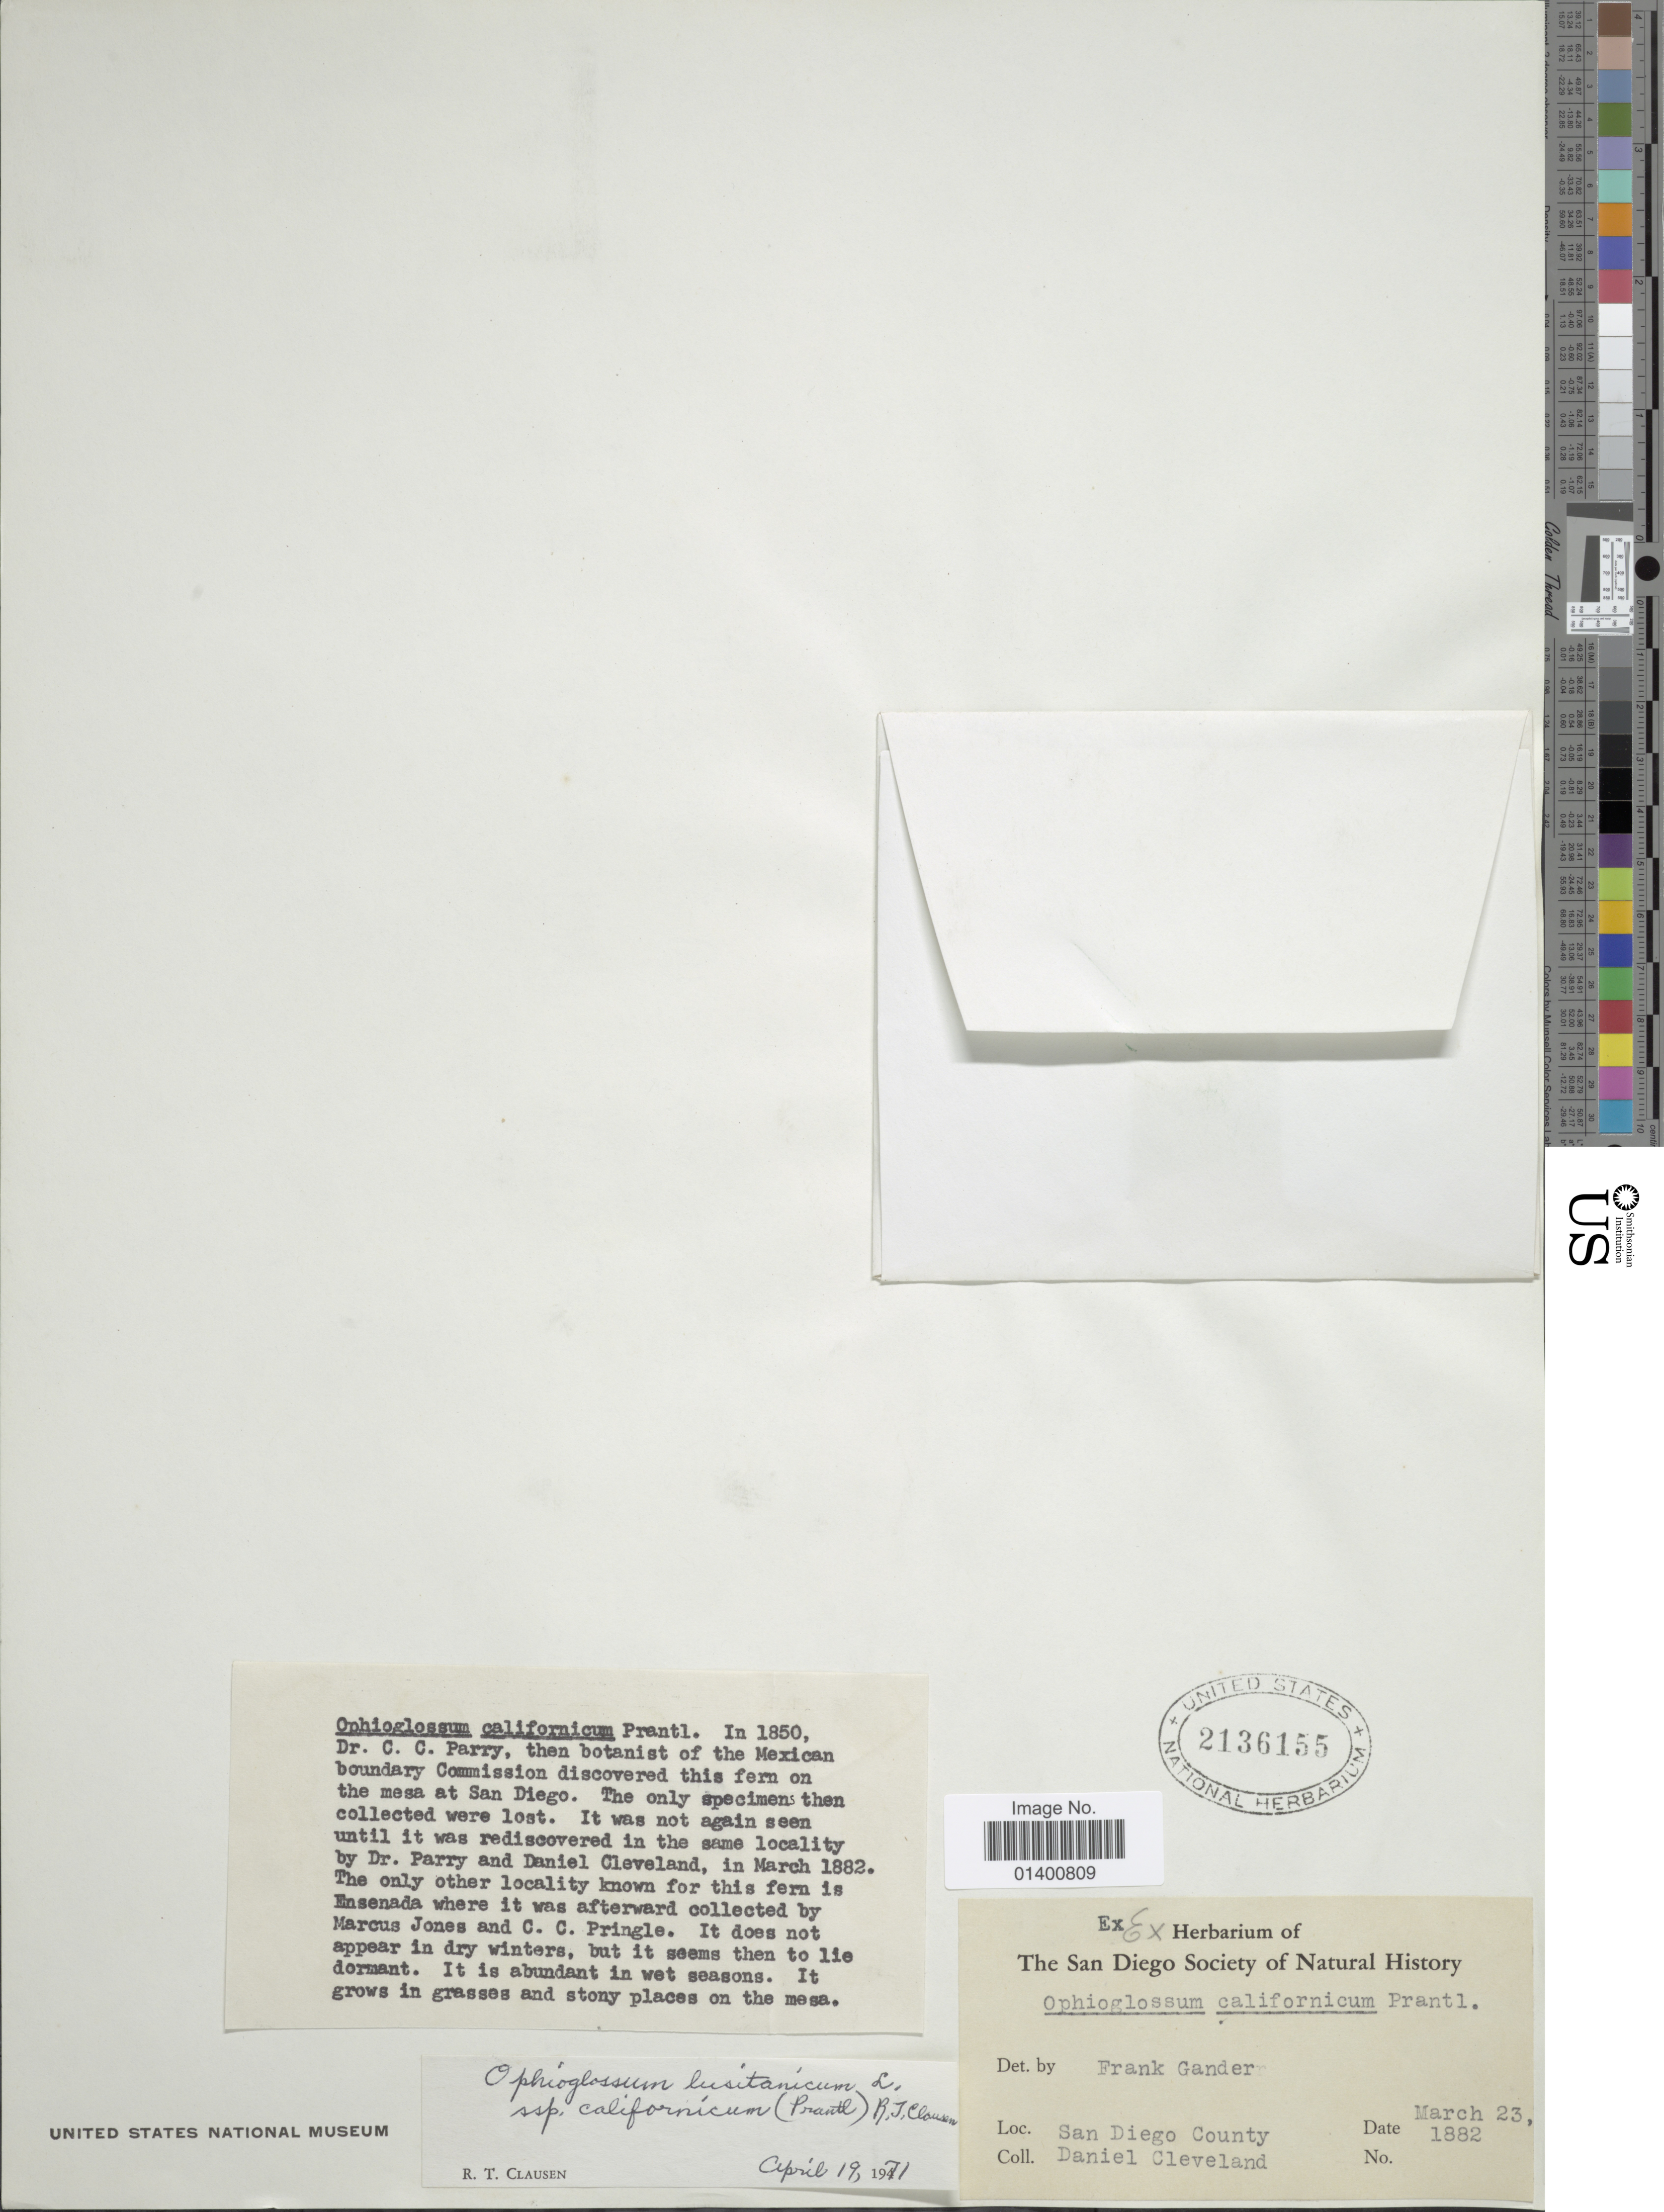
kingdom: Plantae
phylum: Tracheophyta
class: Polypodiopsida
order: Ophioglossales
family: Ophioglossaceae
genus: Ophioglossum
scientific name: Ophioglossum lusitanicum subsp. californicum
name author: (Prantl) R.T. Clausen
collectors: D. Cleveland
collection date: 1882-03-23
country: United States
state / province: California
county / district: San Diego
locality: San Diego County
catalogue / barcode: US 2136155